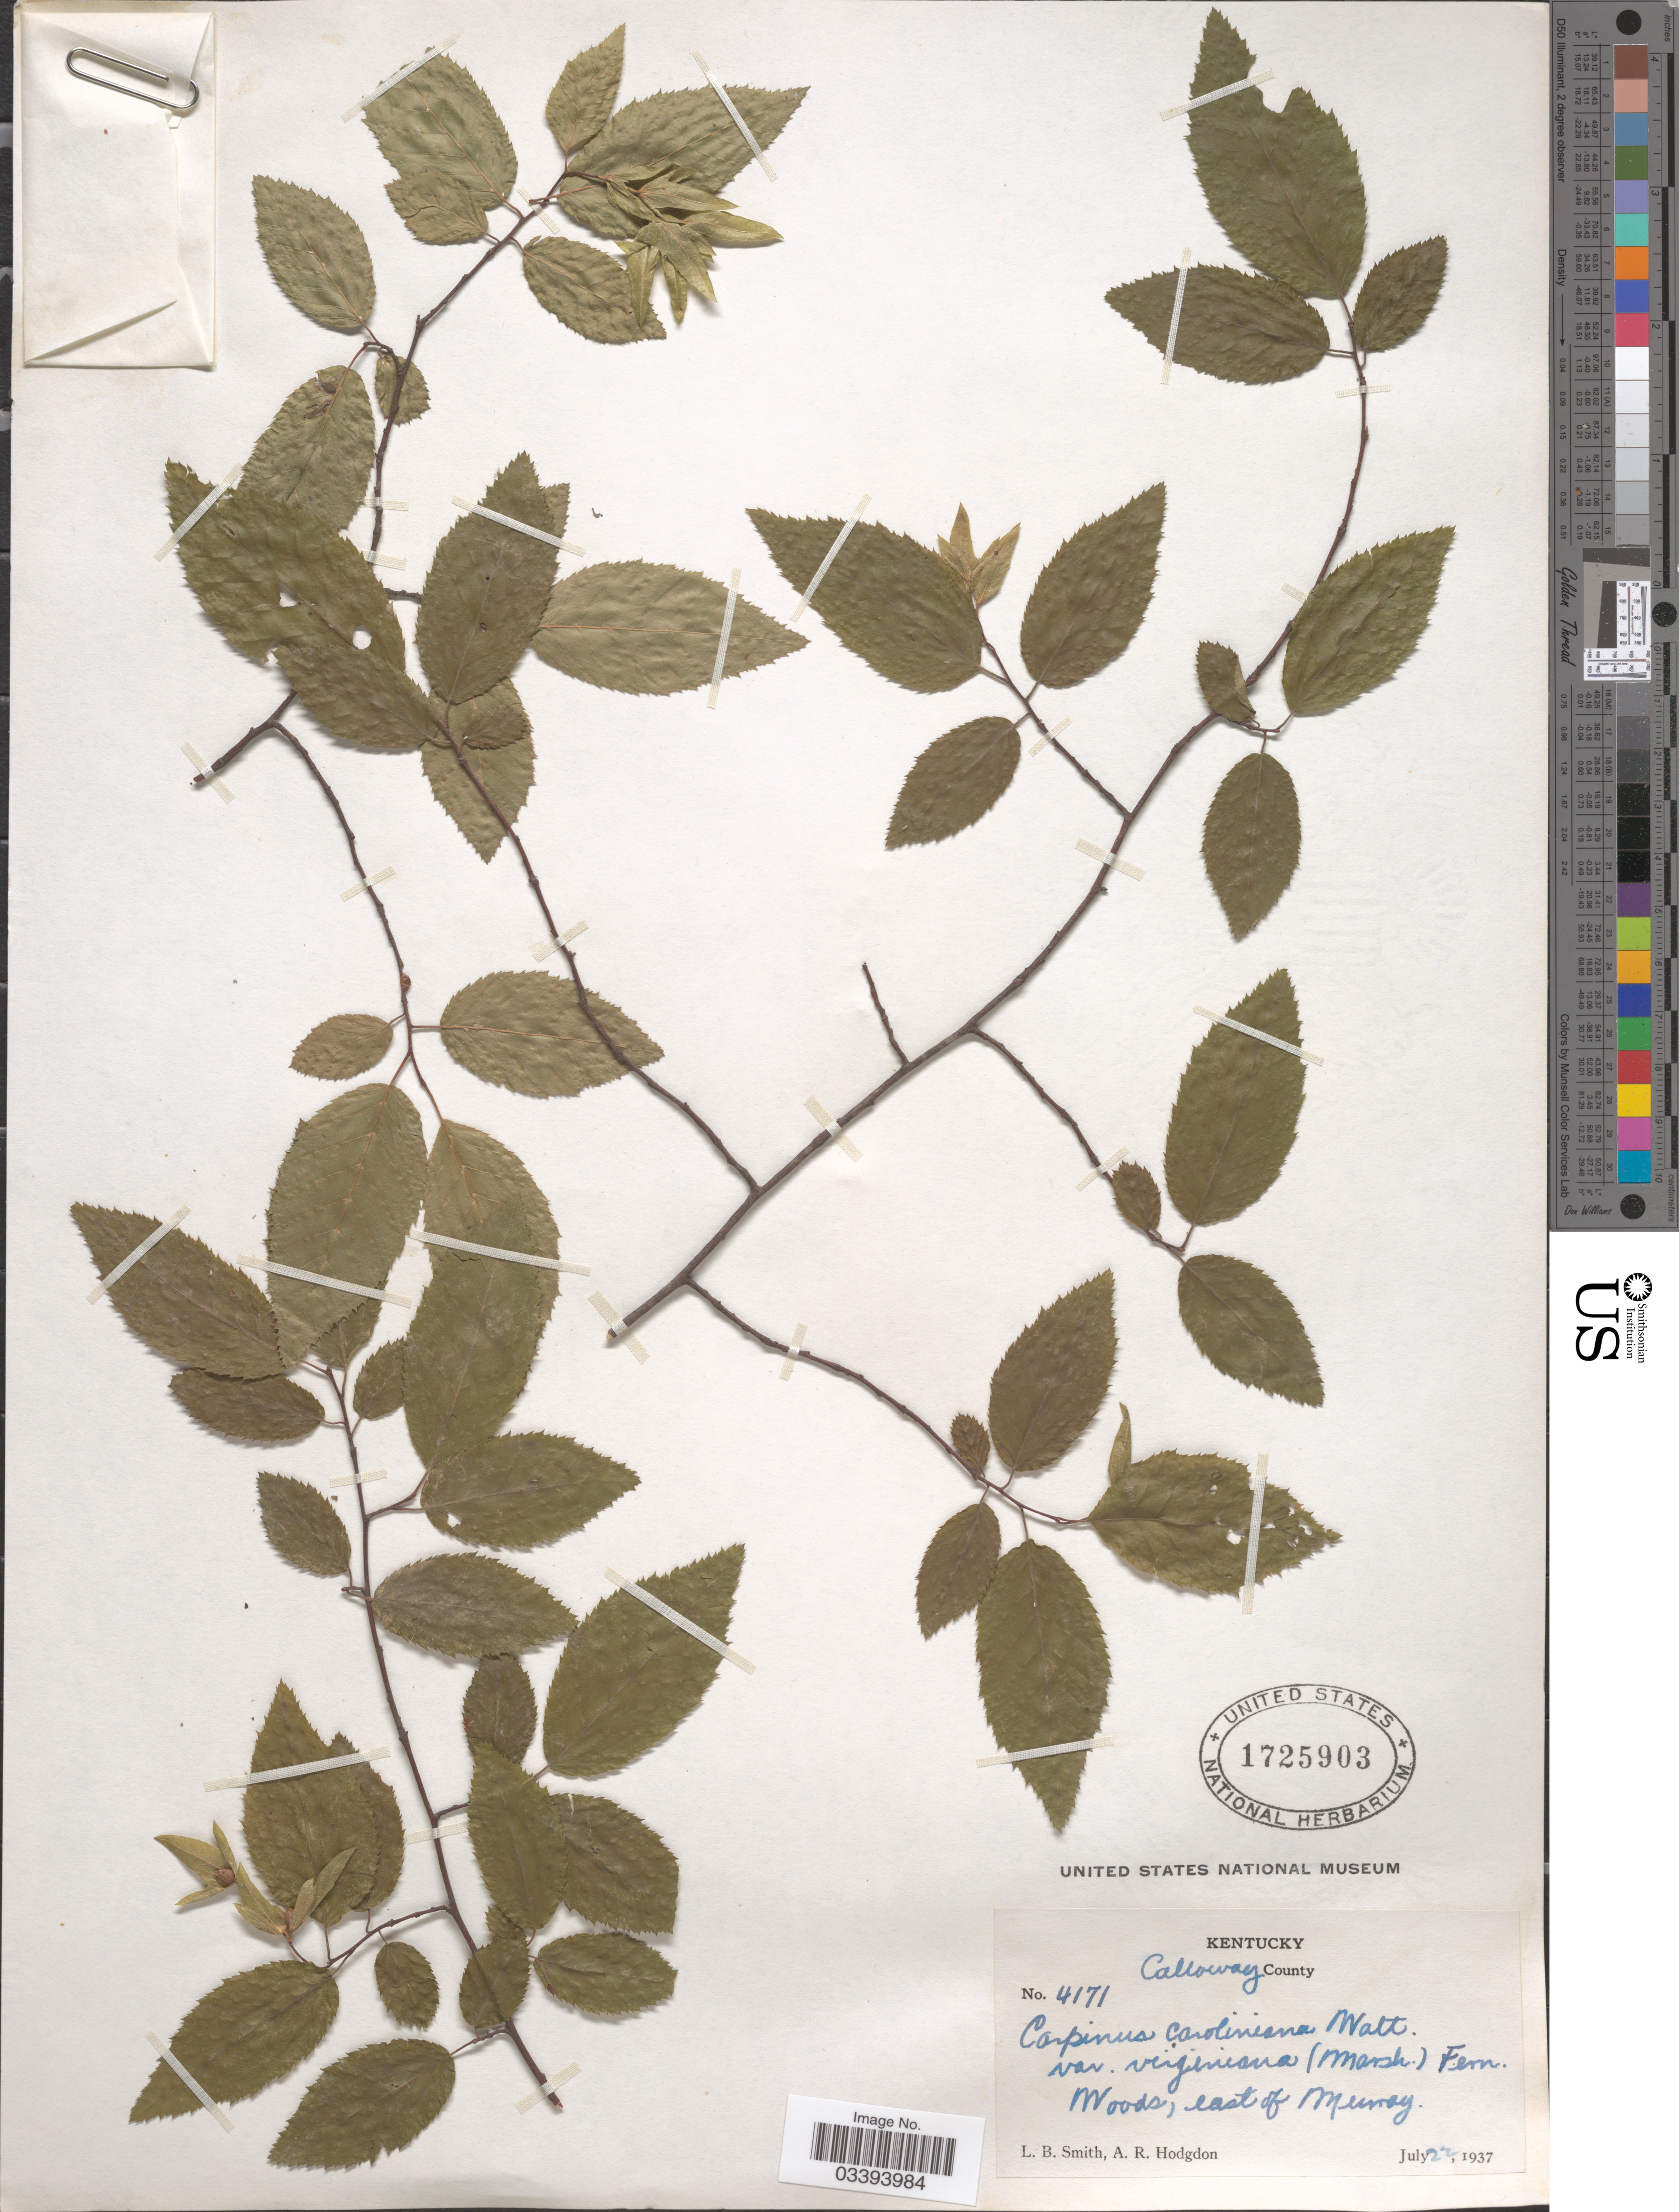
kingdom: Plantae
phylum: Tracheophyta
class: Magnoliopsida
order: Fagales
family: Betulaceae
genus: Carpinus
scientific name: Carpinus caroliniana subsp. virginiana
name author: (Marshall) Furlow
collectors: L. Smith & A. R. Hodgdon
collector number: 4171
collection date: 1937-07-22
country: United States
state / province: Kentucky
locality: Calloway County. East of Murray.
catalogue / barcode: US 1725903